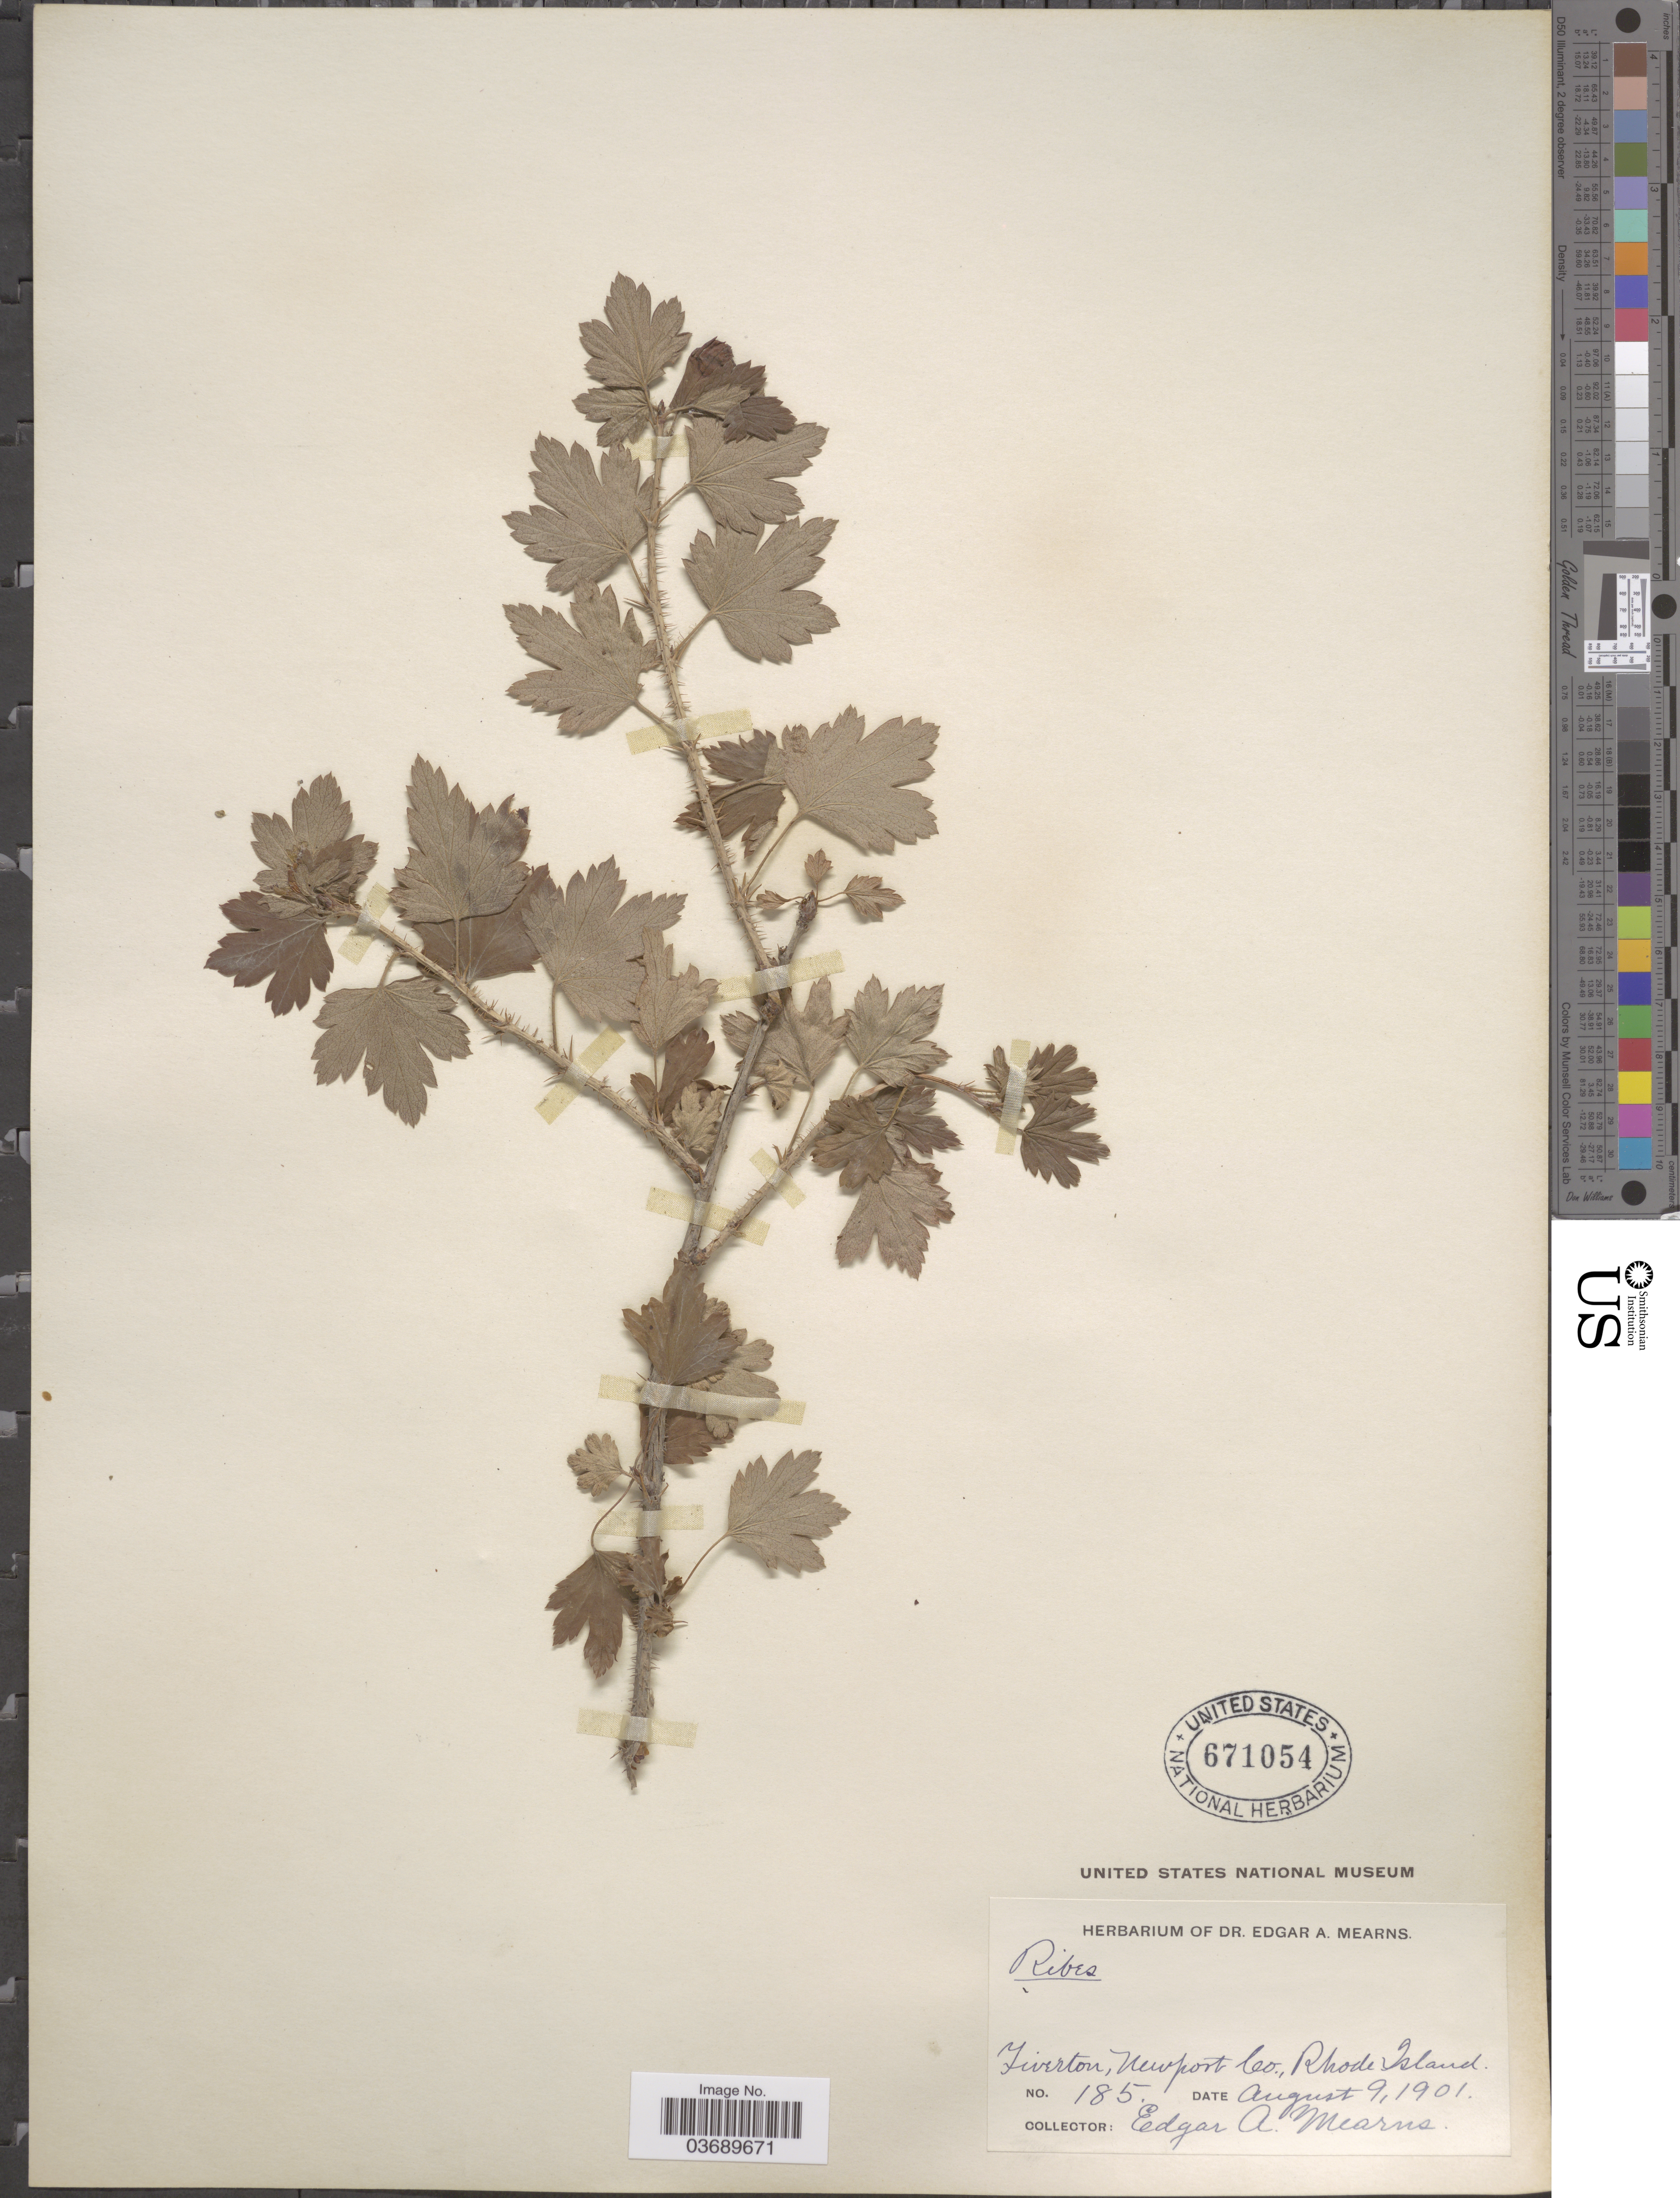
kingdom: Plantae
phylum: Tracheophyta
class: Magnoliopsida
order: Saxifragales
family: Grossulariaceae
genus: Ribes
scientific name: Ribes sp.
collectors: E. A. Mearns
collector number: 185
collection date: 1901-08-09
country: United States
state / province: Rhode Island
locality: Tiverton, Newport Co.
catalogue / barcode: US 671054